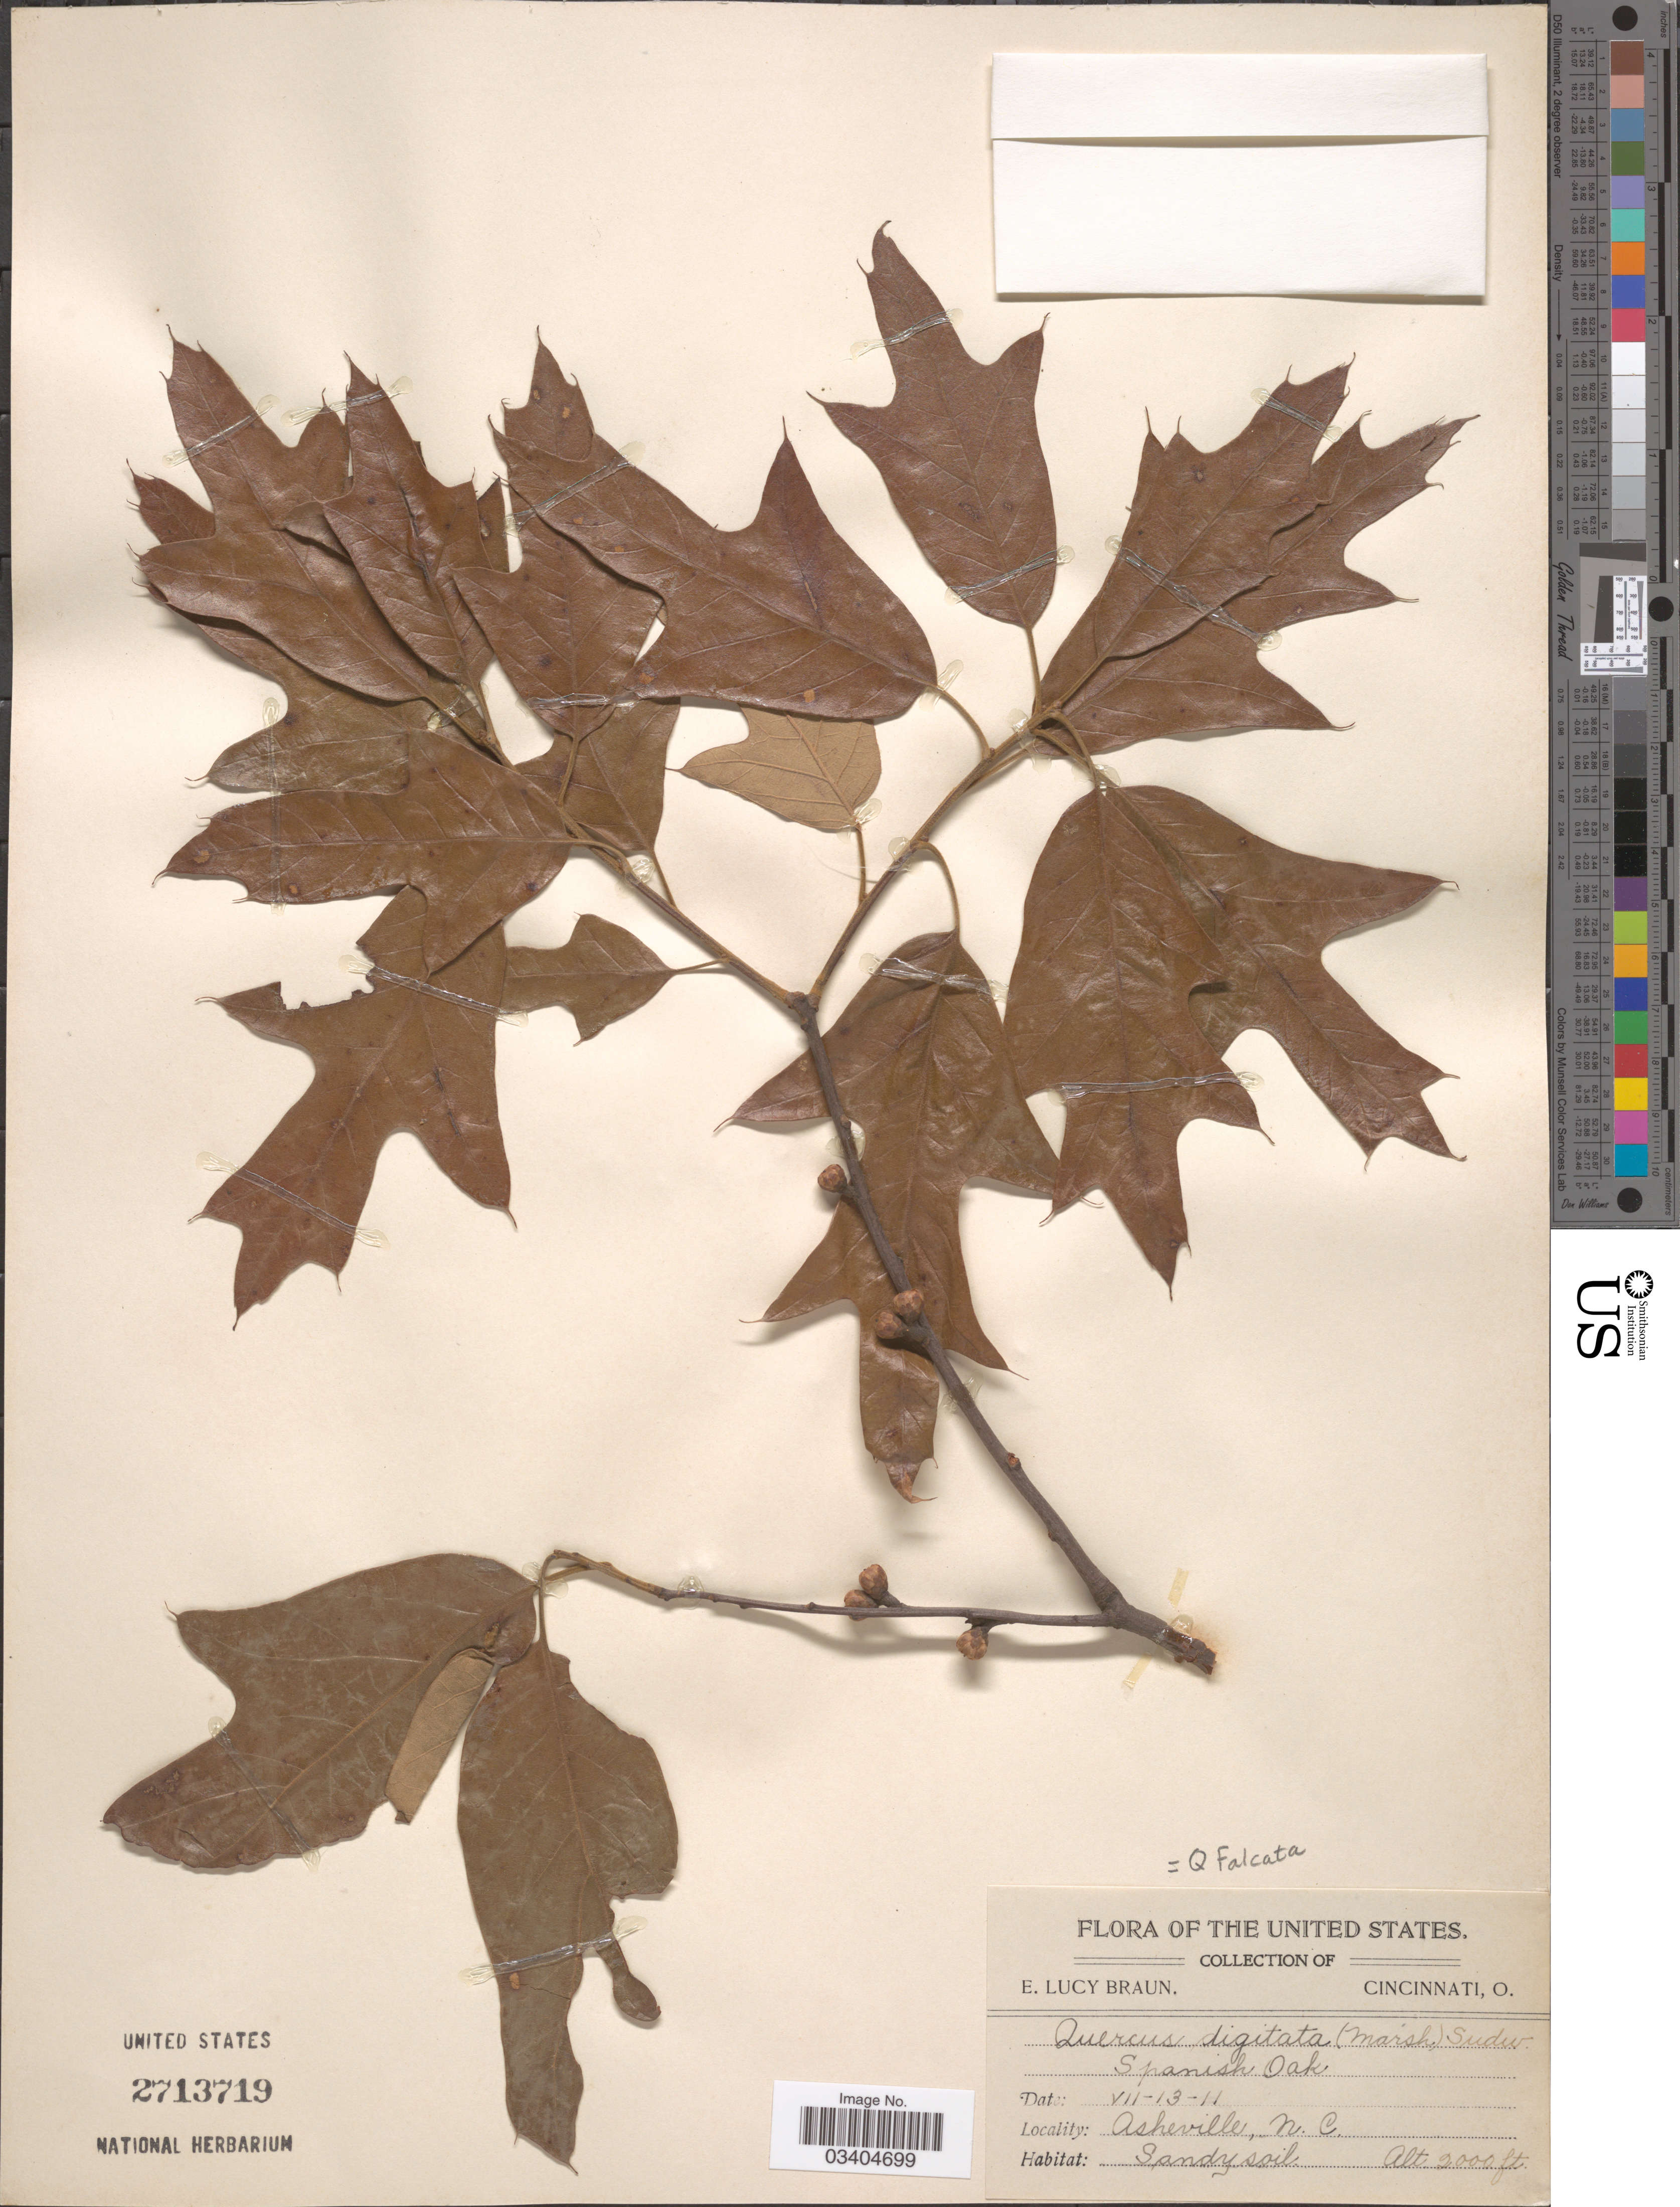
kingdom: Plantae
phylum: Tracheophyta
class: Magnoliopsida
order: Fagales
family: Fagaceae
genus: Quercus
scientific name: Quercus falcata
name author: Michx.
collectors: E. L. Braun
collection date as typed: Transcribed d/m/y: 13/7/11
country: United States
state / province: North Carolina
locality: Asheville.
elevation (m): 610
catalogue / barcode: US 2713719